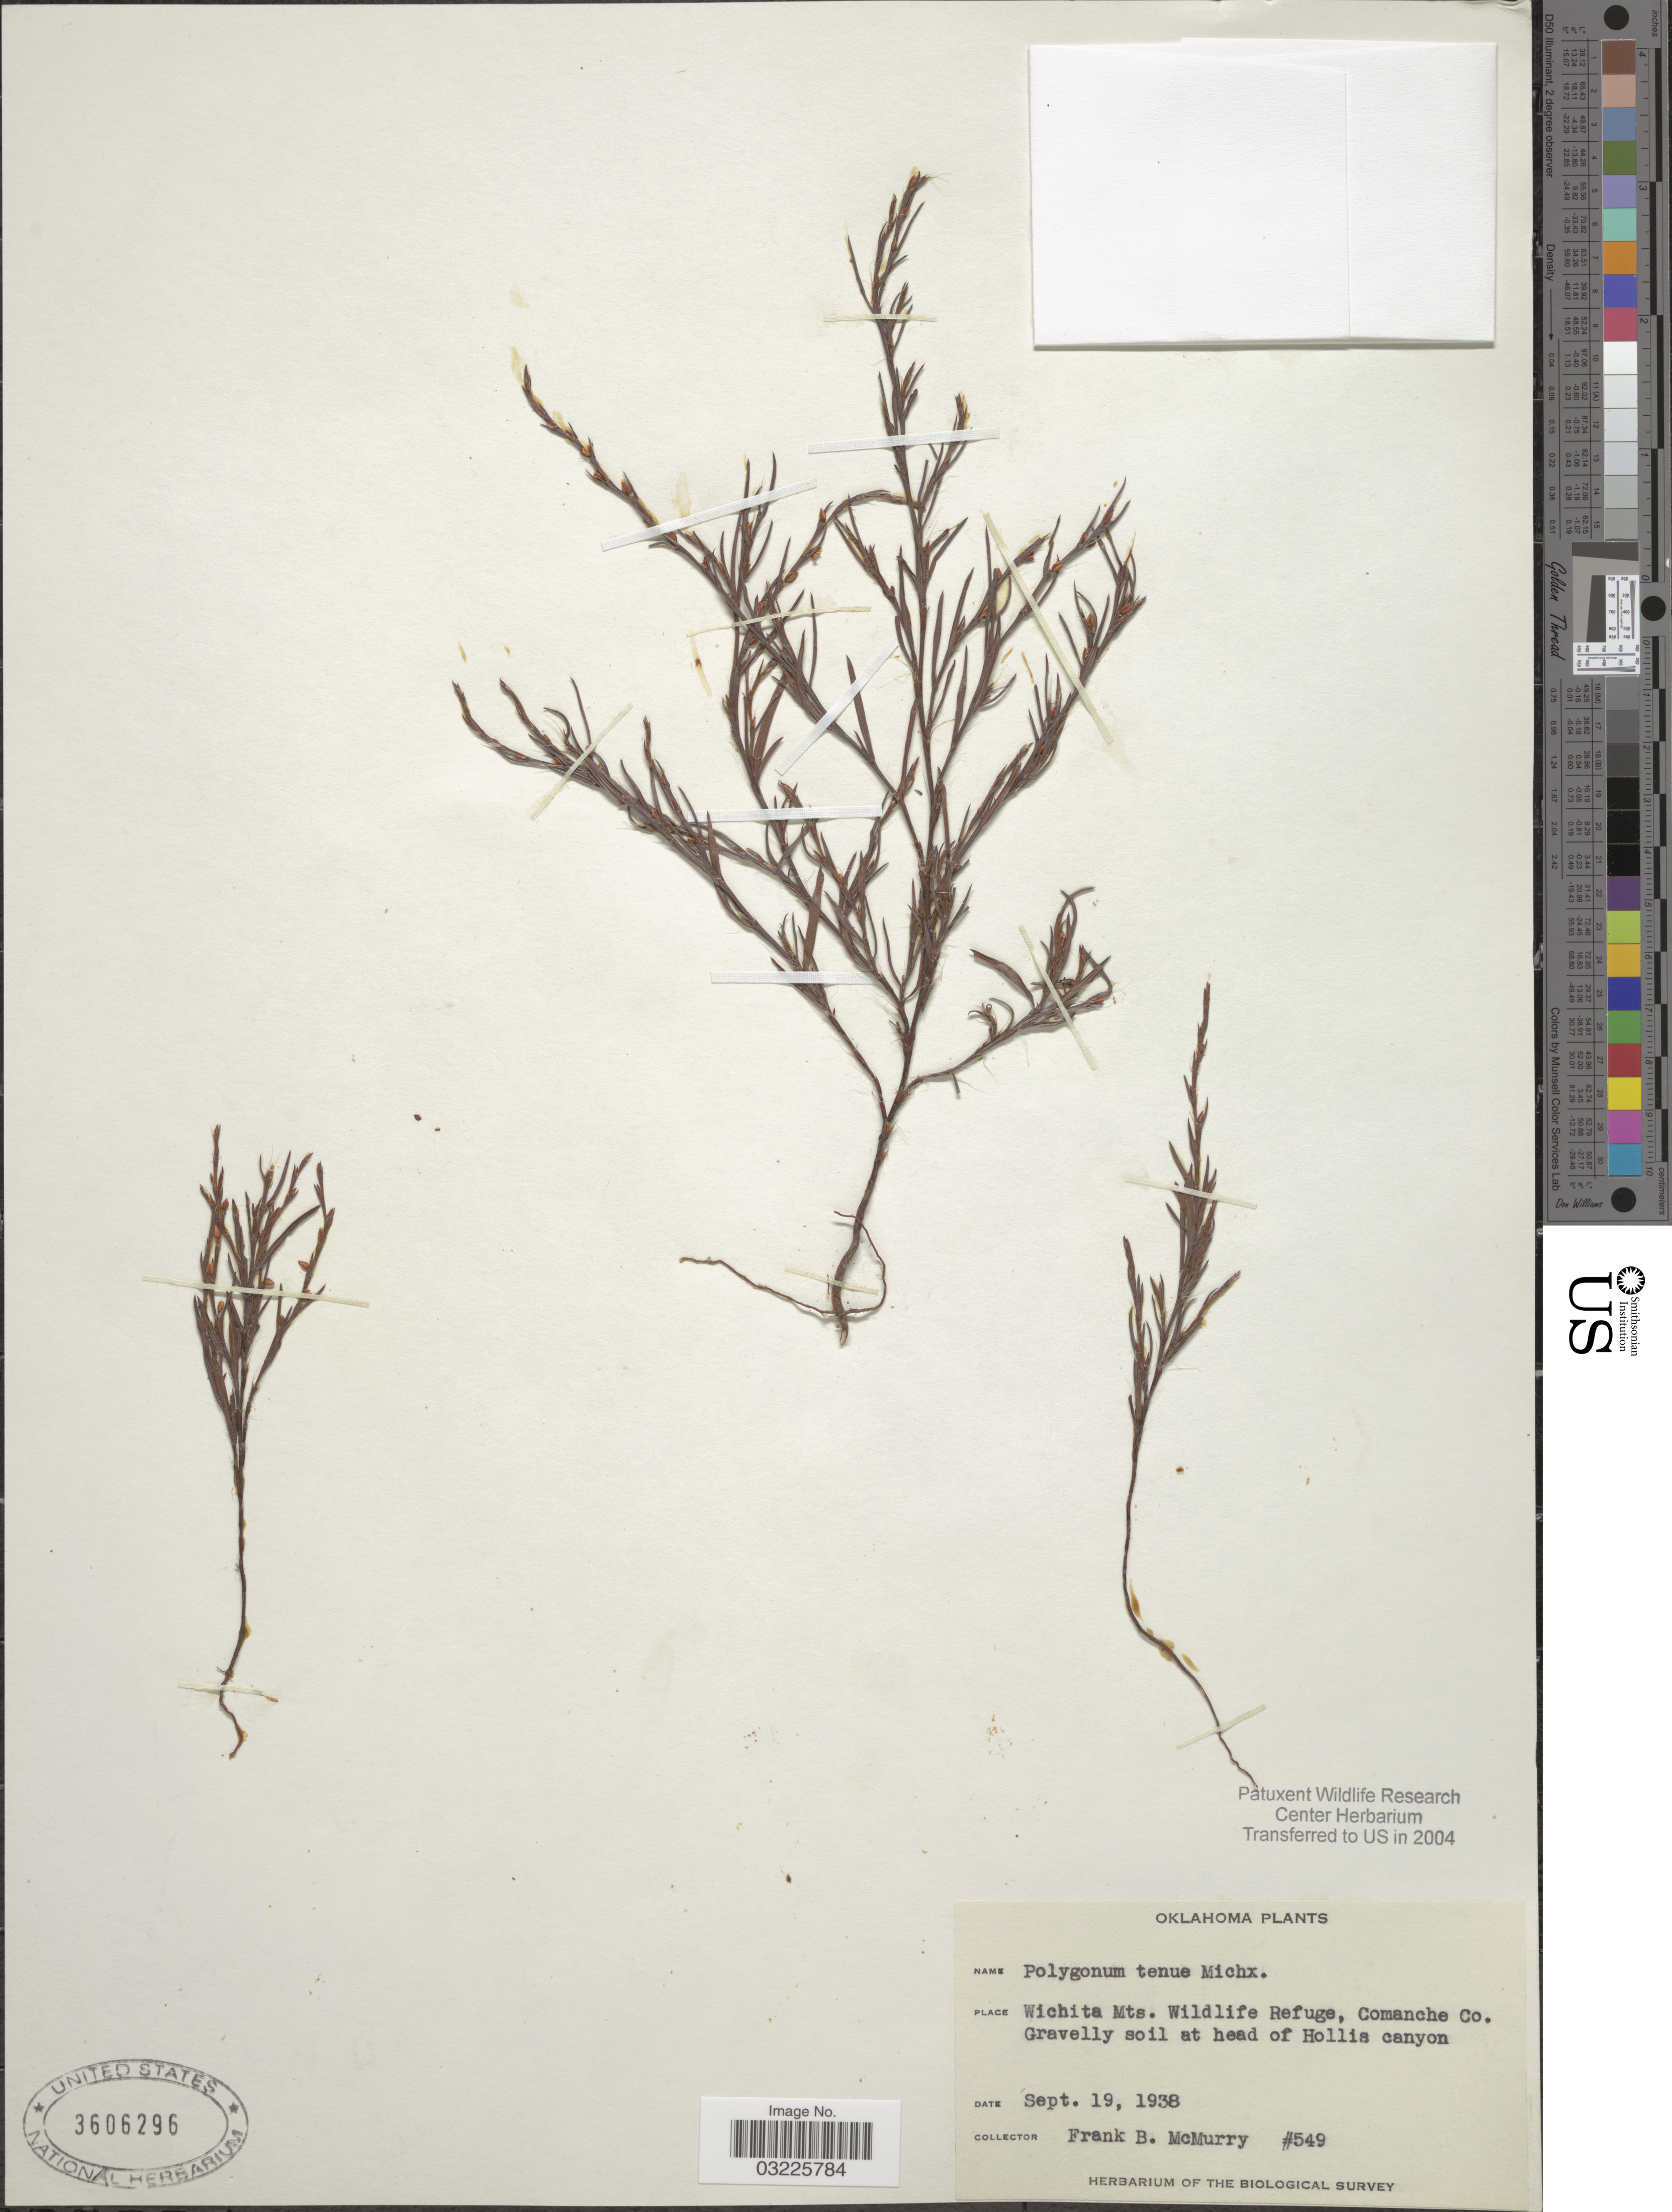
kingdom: Plantae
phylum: Tracheophyta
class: Magnoliopsida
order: Caryophyllales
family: Polygonaceae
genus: Polygonum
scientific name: Polygonum tenue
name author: F. Michx.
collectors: F. B. McMurry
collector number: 549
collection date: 1938-09-19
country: United States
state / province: Oklahoma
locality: Wichita Mts. Wildlife Refuge, Comanche Co. Gravelly soil at head of Hollis canyon.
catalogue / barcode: US 3606296